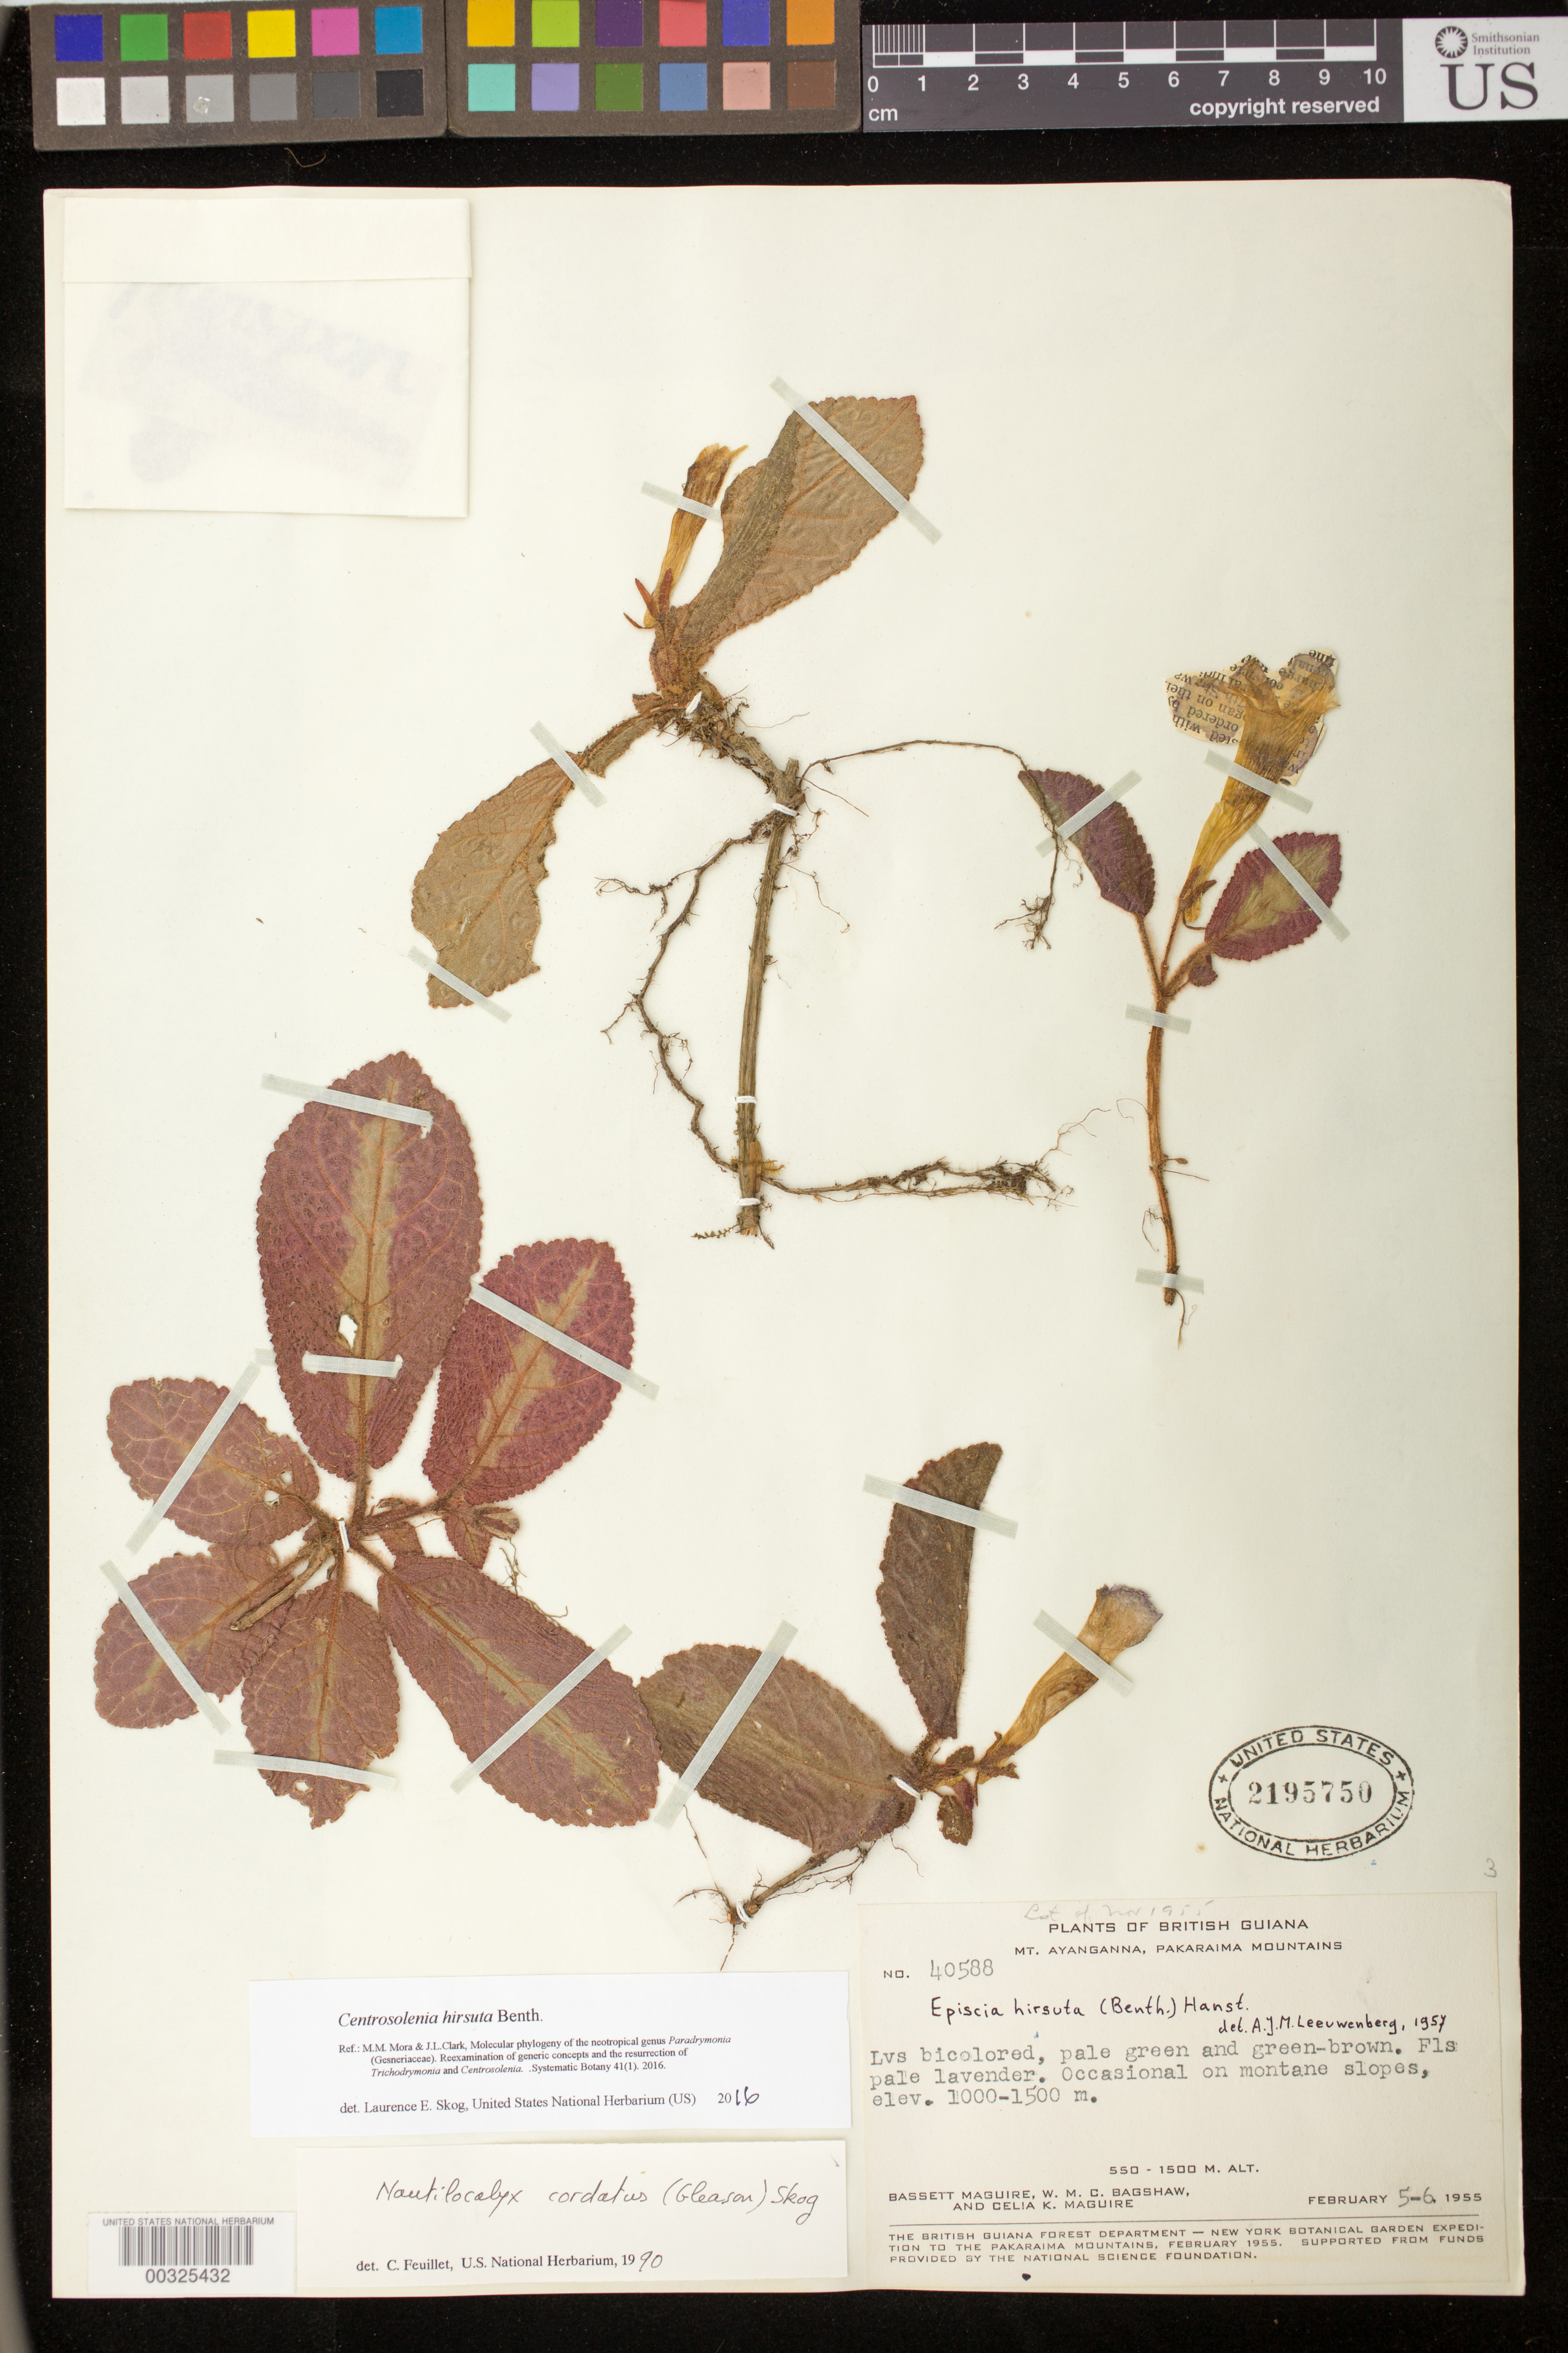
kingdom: Plantae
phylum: Tracheophyta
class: Magnoliopsida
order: Lamiales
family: Gesneriaceae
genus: Centrosolenia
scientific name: Centrosolenia hirsuta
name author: Benth.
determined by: Skog, Laurence E.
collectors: B. Maguire, W. Bagshaw & C. K. Maguire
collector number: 40588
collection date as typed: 5-6 Feb 1955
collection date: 1955-02-05/1955-02-06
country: Guyana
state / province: Cuyuni-Mazaruni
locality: Mt. Ayanganna, Pakaraima Mountains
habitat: Occasional on montane slopes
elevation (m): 1000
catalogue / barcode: US 2195750